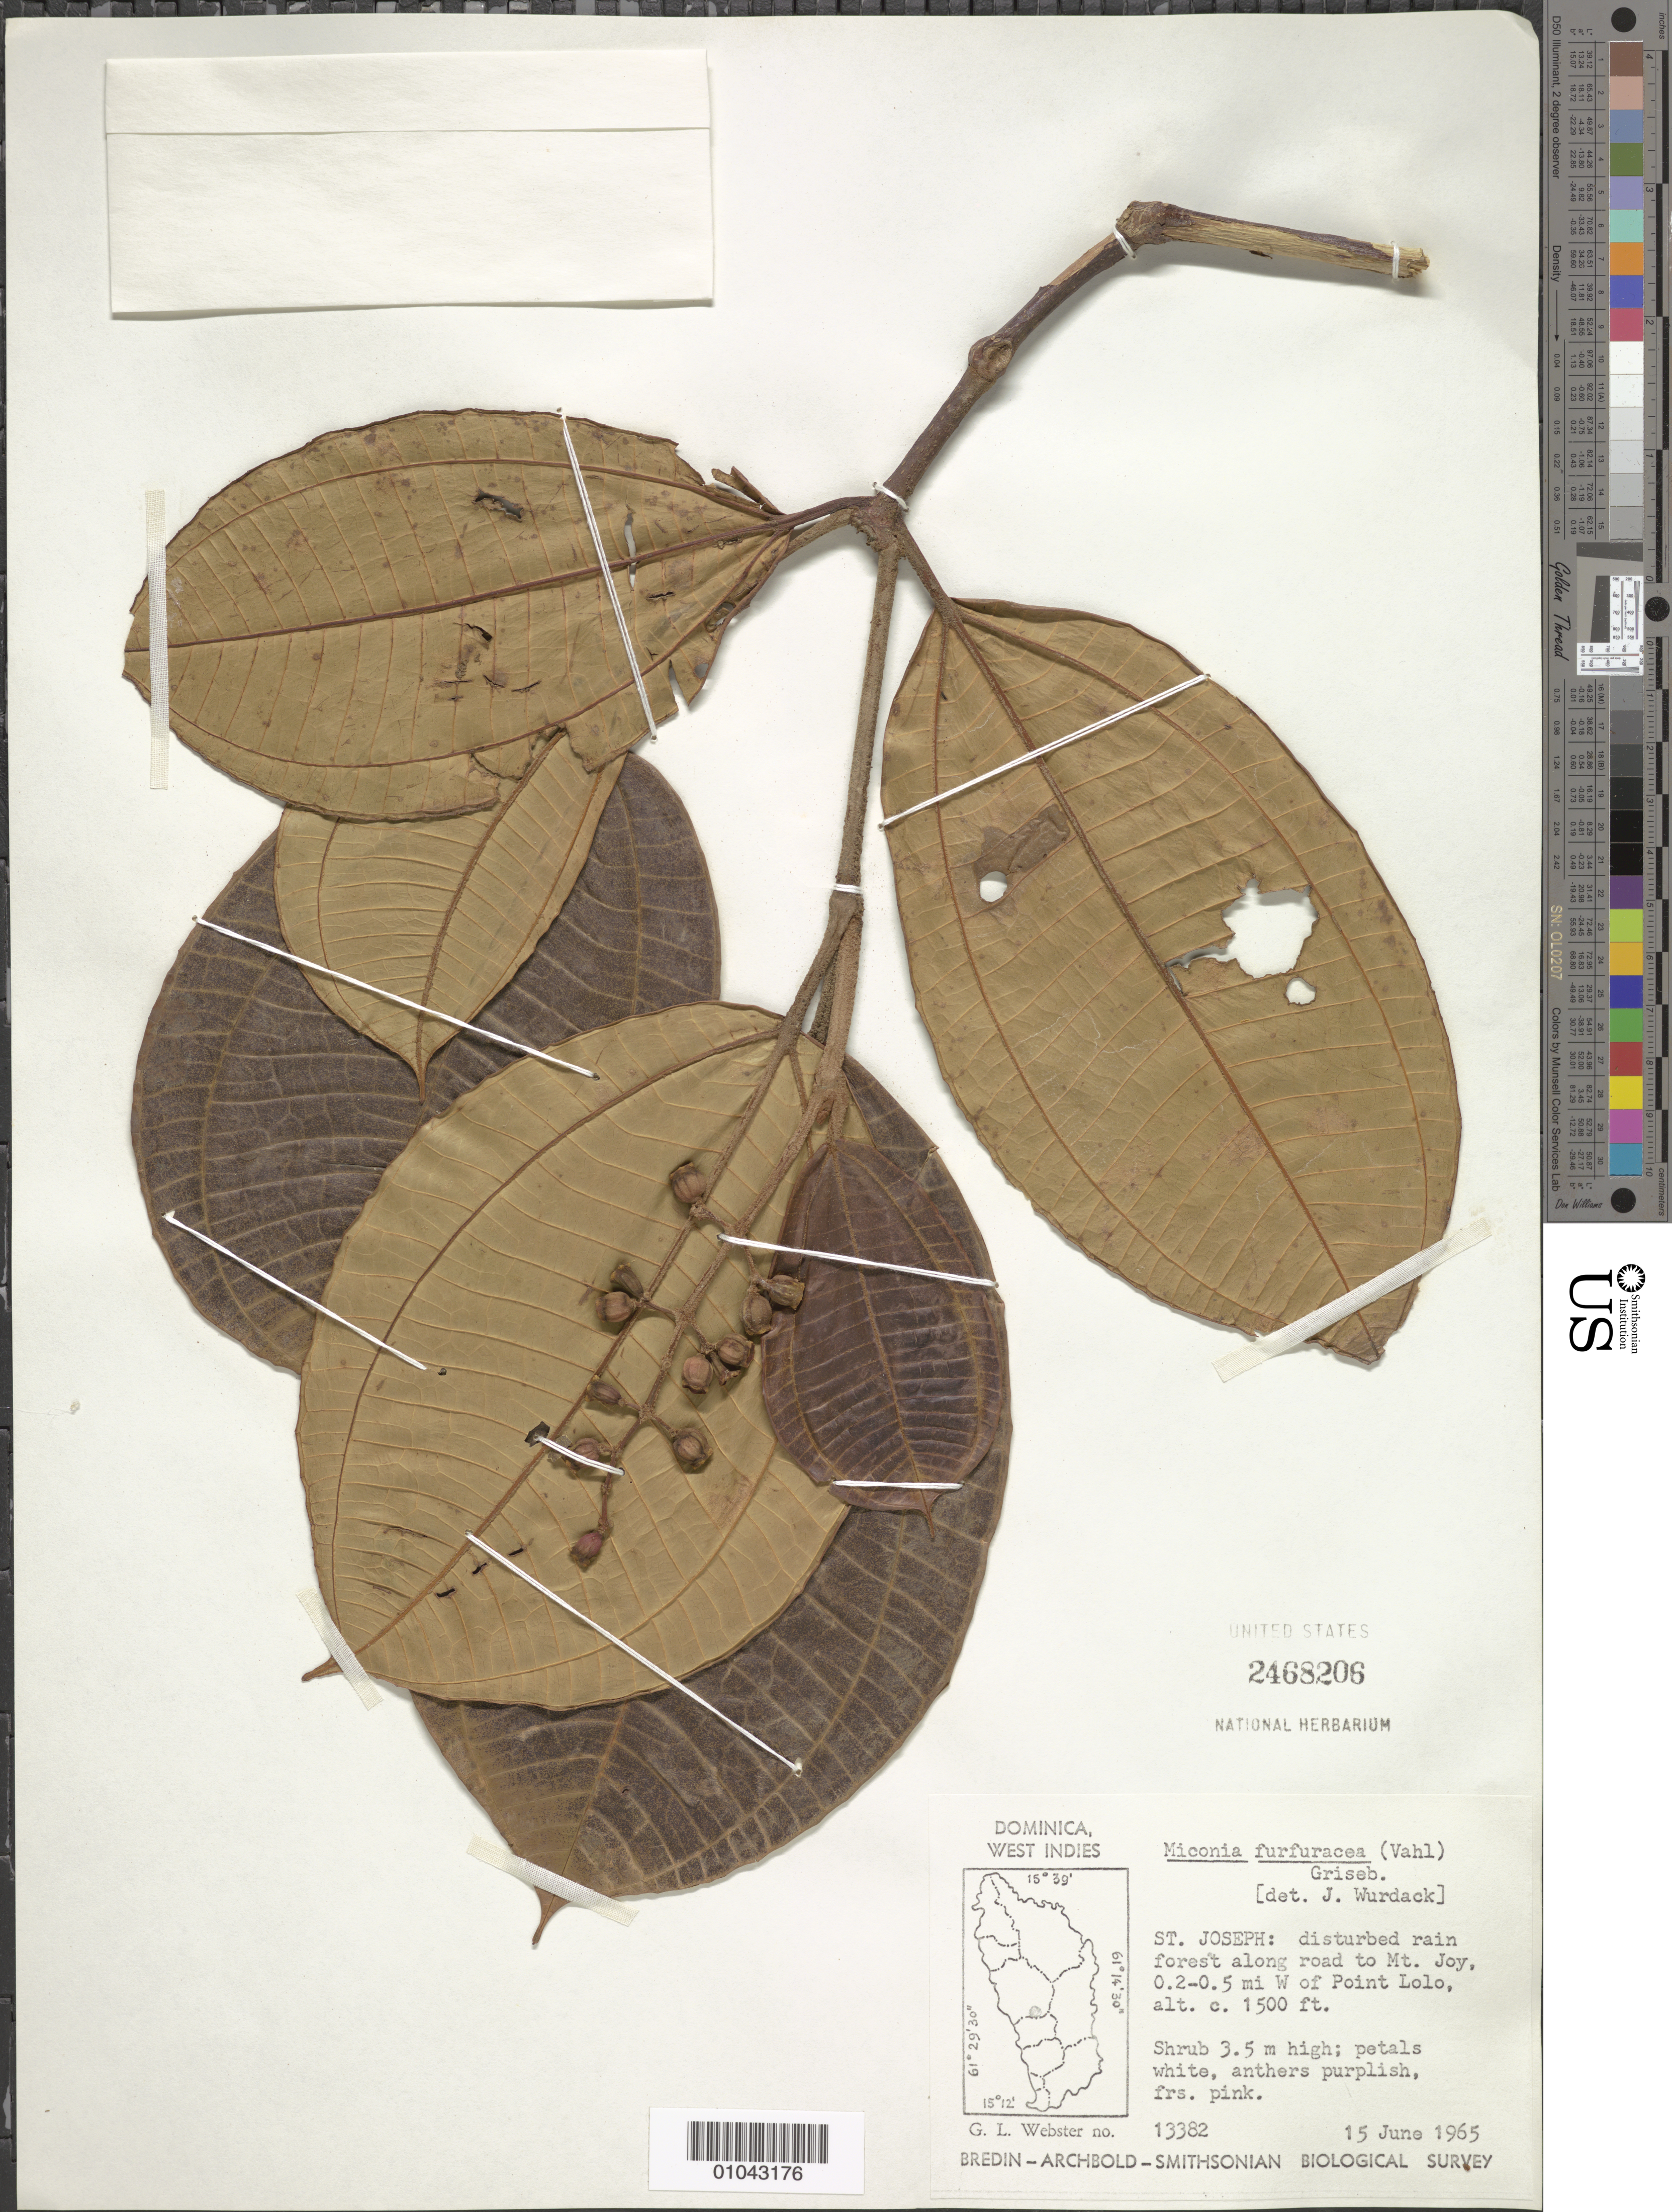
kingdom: Plantae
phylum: Tracheophyta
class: Magnoliopsida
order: Myrtales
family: Melastomataceae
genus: Miconia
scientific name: Miconia furfuracea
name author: (Vahl) Griseb.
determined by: Wurdack, John J., (US), US (UNITED STATES)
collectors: G. L. Webster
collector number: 13382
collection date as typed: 15 Jun 1965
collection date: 1965-06-15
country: Dominica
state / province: St. Joseph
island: Dominica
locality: Road to Mt. Joy, 0.2-0.5 miles W of Point Lolo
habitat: Disturbed rainforest along road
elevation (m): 457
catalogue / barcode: US 2468206